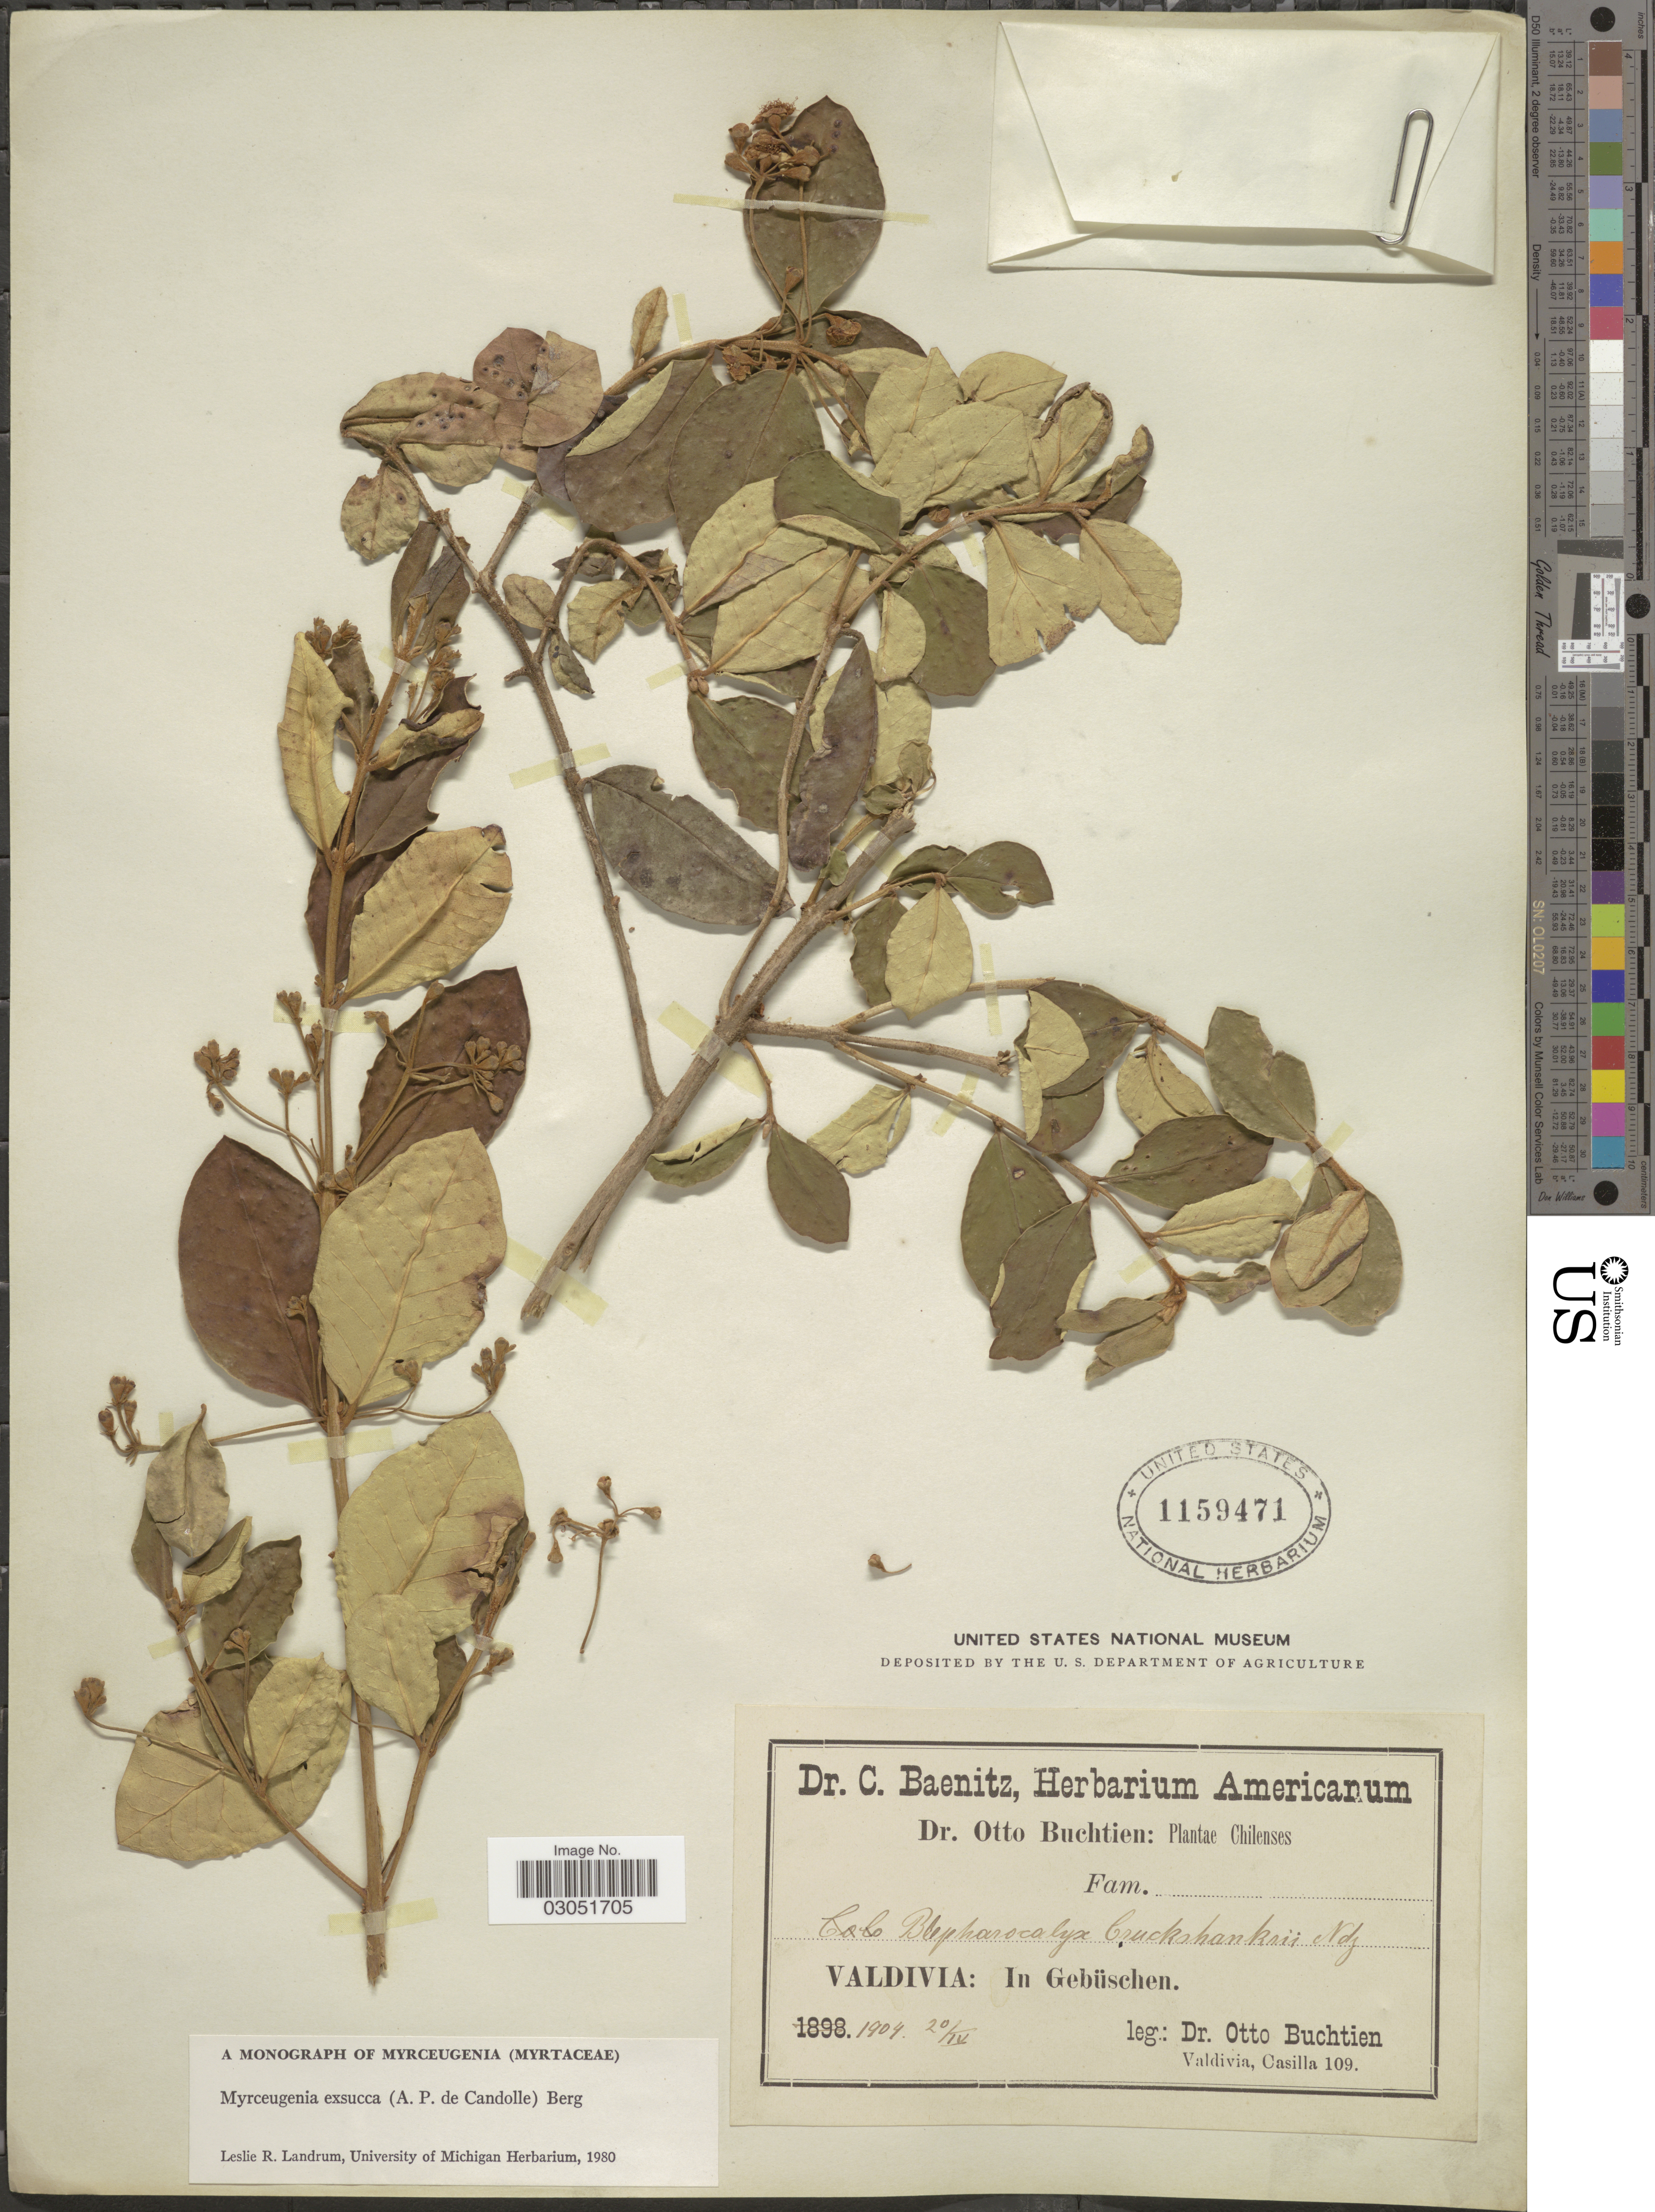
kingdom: Plantae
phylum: Tracheophyta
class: Magnoliopsida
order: Myrtales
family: Myrtaceae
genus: Myrceugenia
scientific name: Myrceugenia exsucca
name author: (DC.) O. Berg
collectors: O. Buchtien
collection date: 1904-04-20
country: Chile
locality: Valdivia: In Gebüschen.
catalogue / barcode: US 1159471